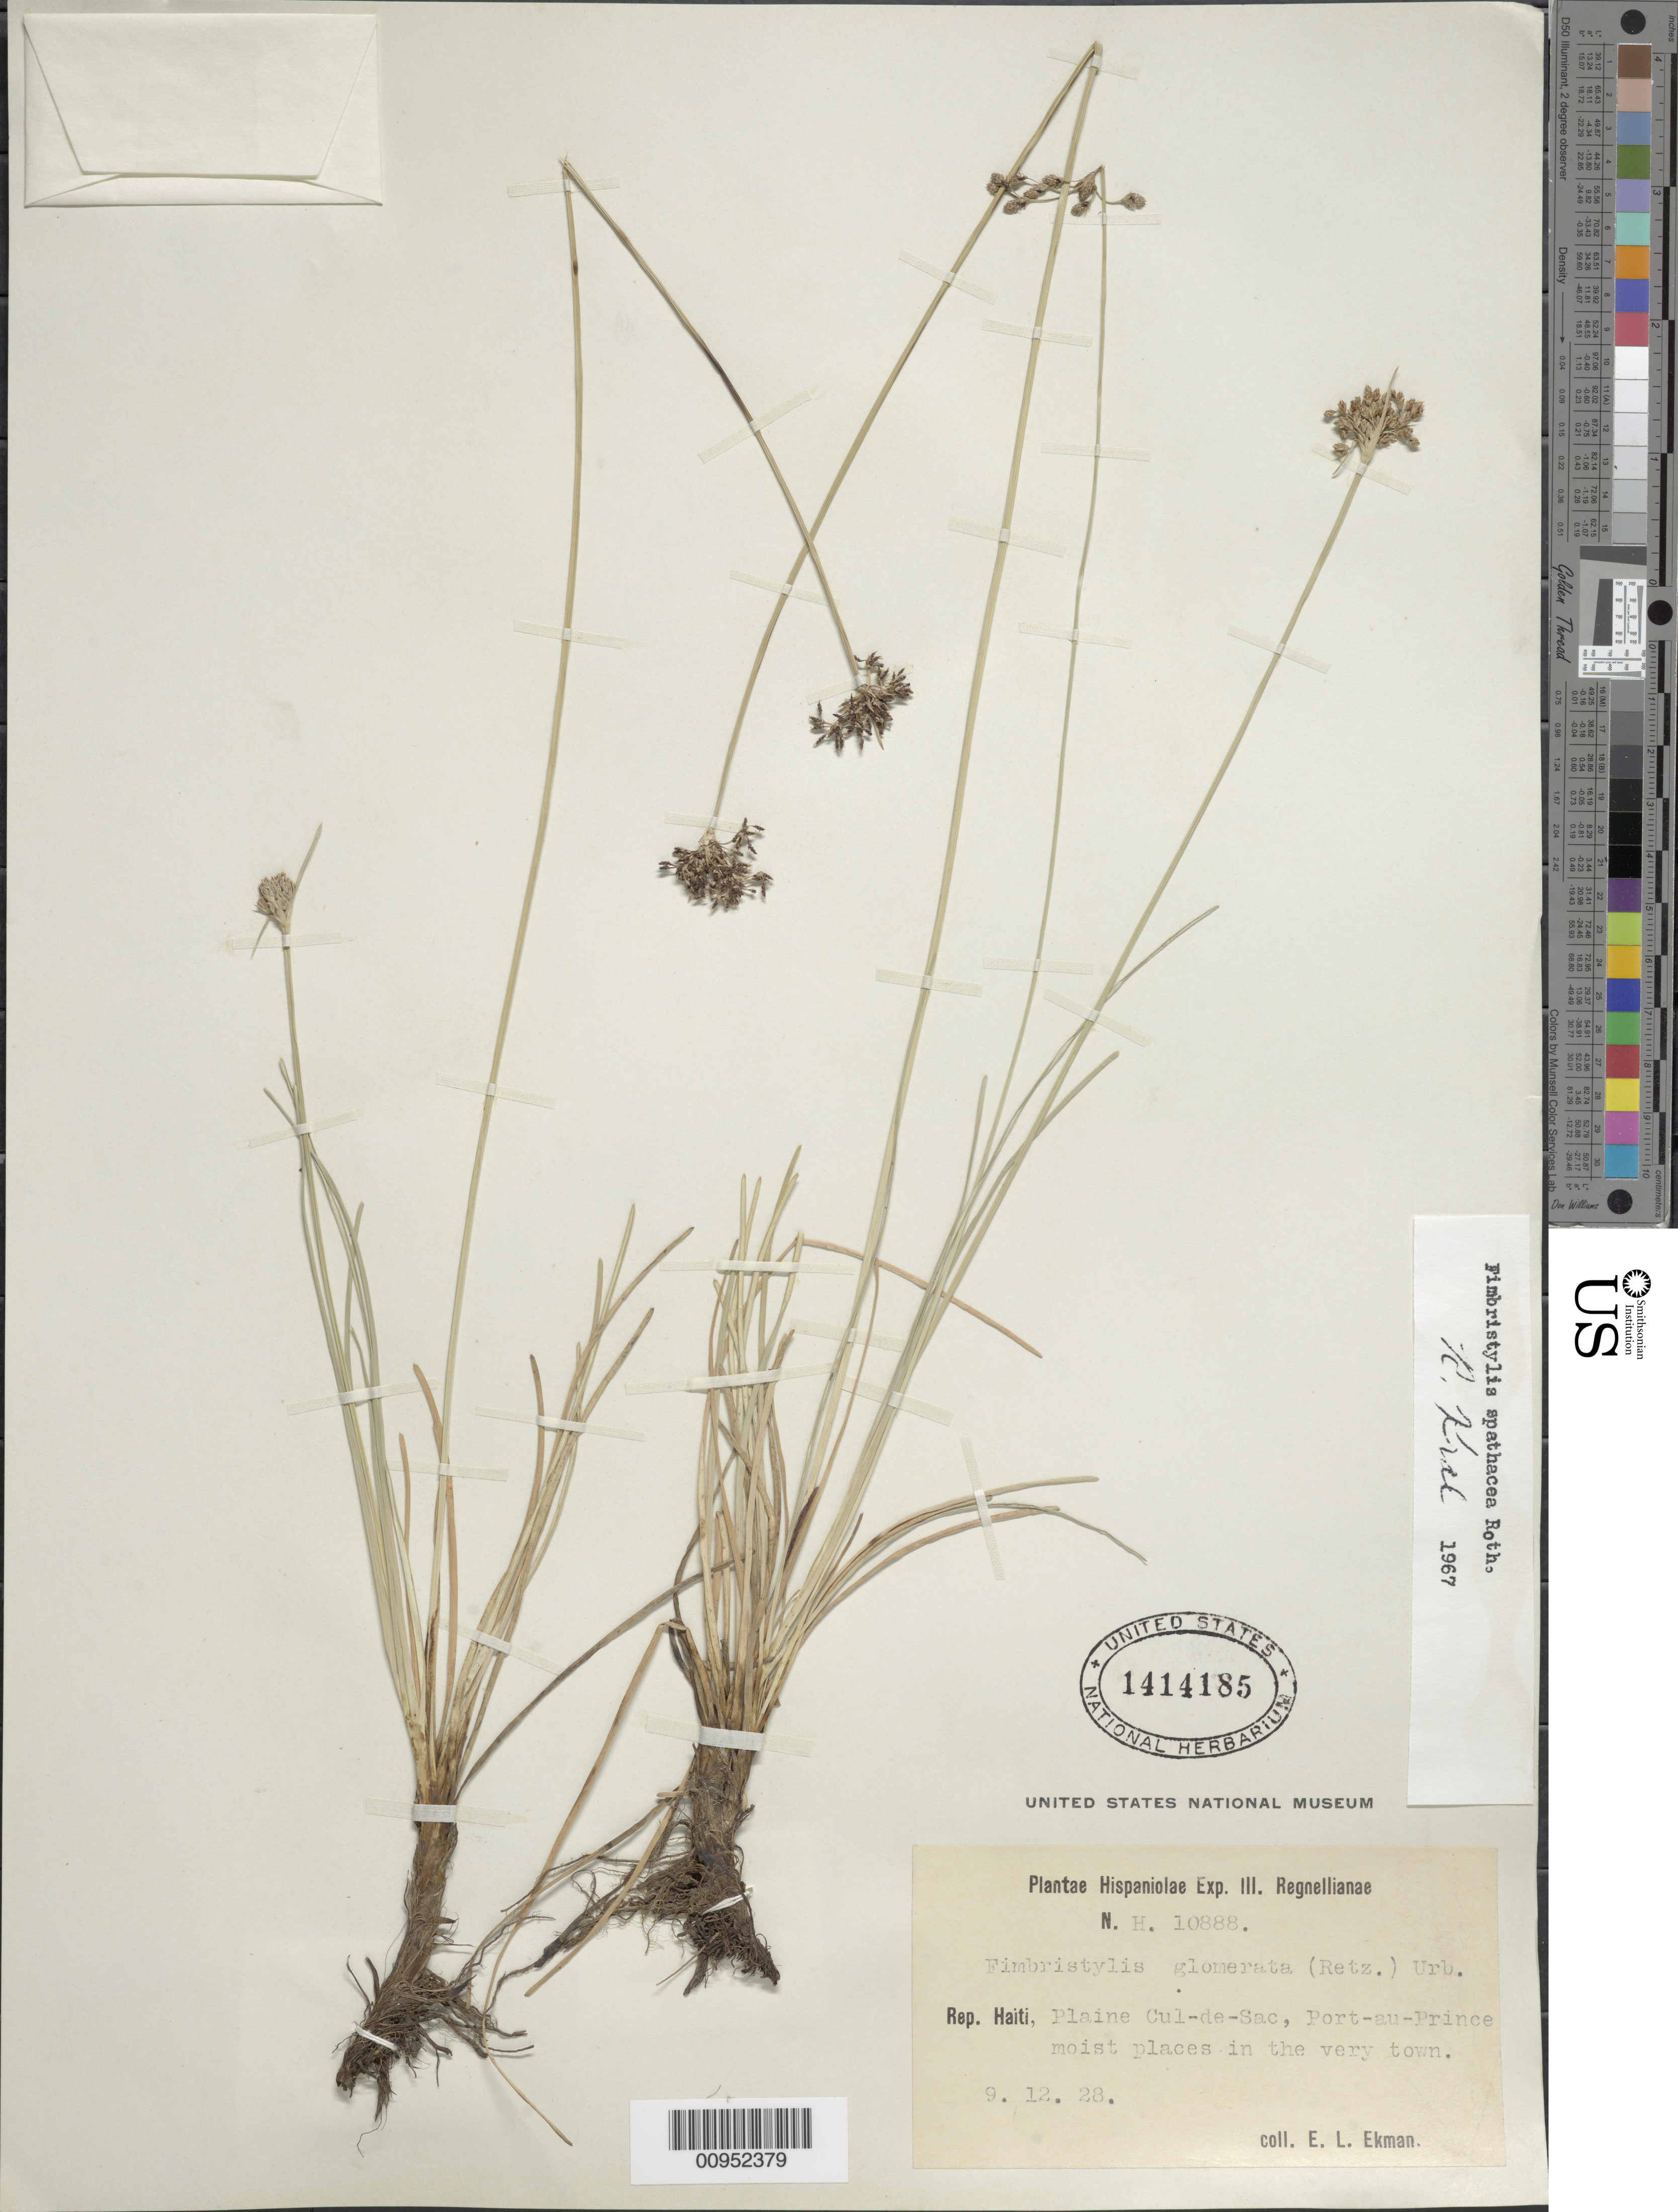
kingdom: Plantae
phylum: Tracheophyta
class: Liliopsida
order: Poales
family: Cyperaceae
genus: Fimbristylis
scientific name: Fimbristylis cymosa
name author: R. Br.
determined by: Kral, Robert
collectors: E. L. Ekman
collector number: H 10888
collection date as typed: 09 Dec 1928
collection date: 1928-12-09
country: Haiti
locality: Plaine Cul-de-Sac, Port au Prince, in town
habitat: Moist places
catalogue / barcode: US 1414185